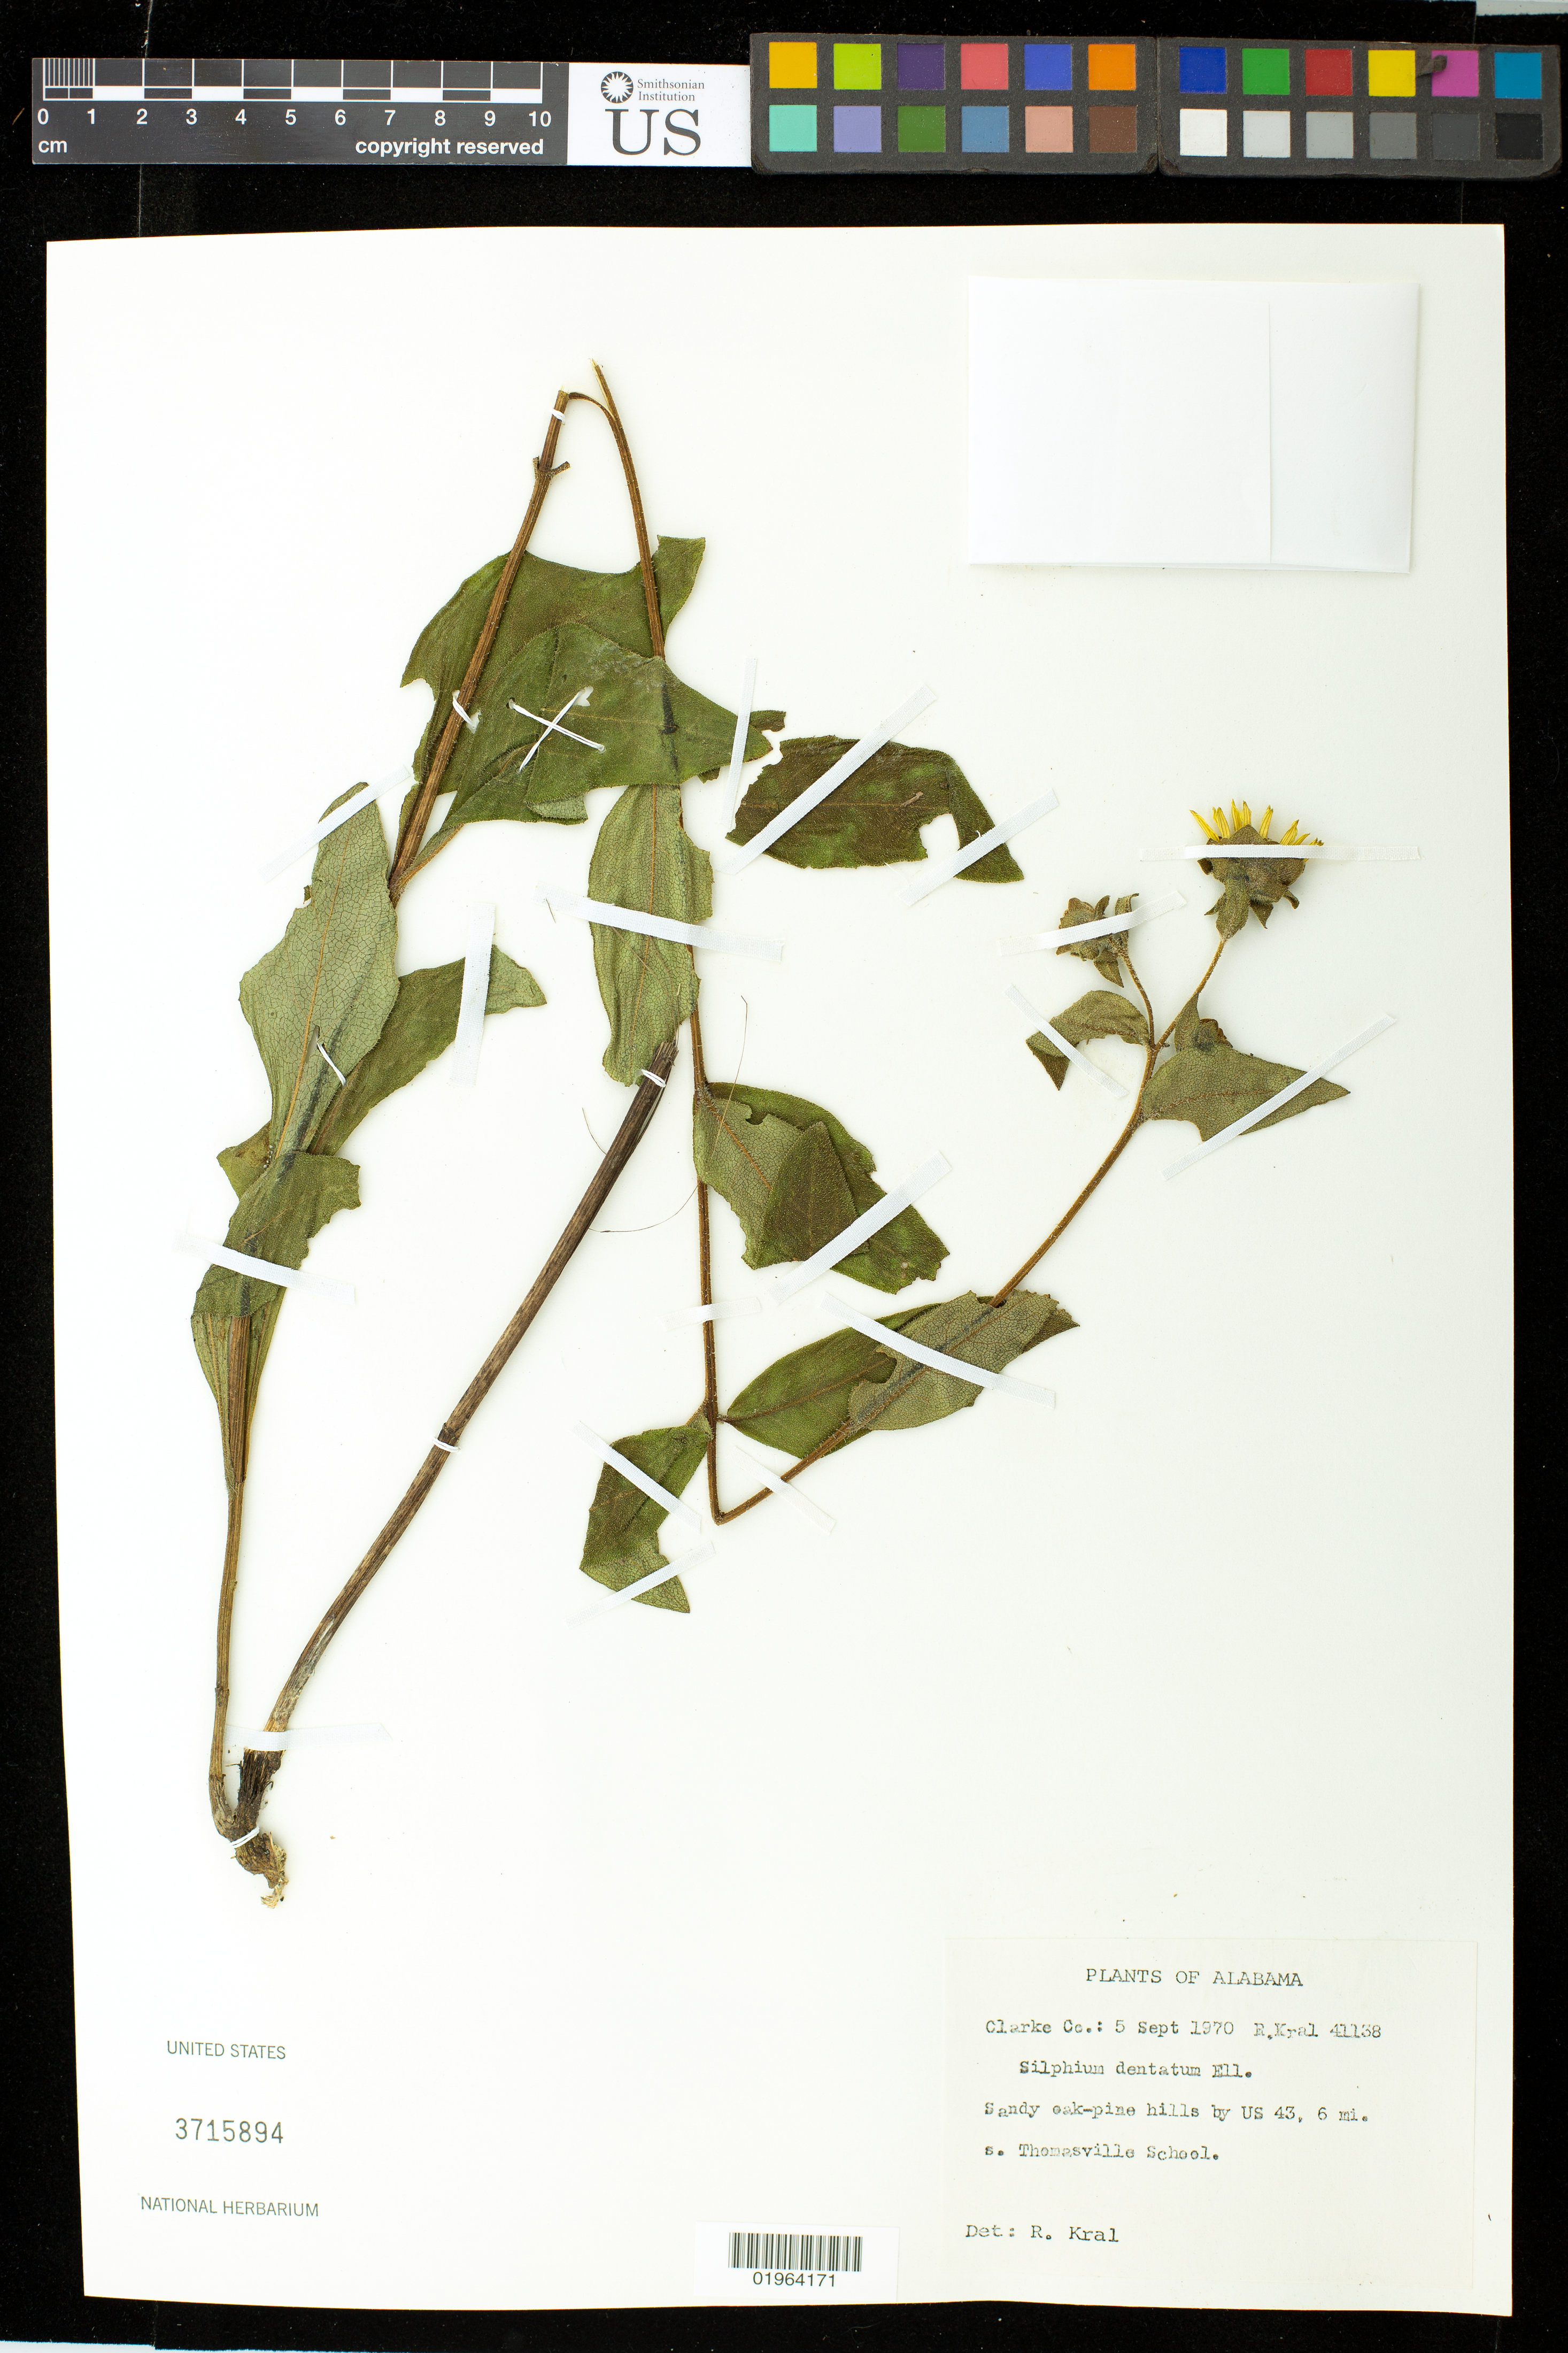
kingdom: Plantae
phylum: Tracheophyta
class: Magnoliopsida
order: Asterales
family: Asteraceae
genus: Silphium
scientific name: Silphium dentatum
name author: Elliott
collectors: R. Kral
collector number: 41138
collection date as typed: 5 Sep 1970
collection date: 1970-09-05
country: United States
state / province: Alabama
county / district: Clarke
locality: by US 43, 6 mi. s. Thomasville School.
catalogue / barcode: US 3715894